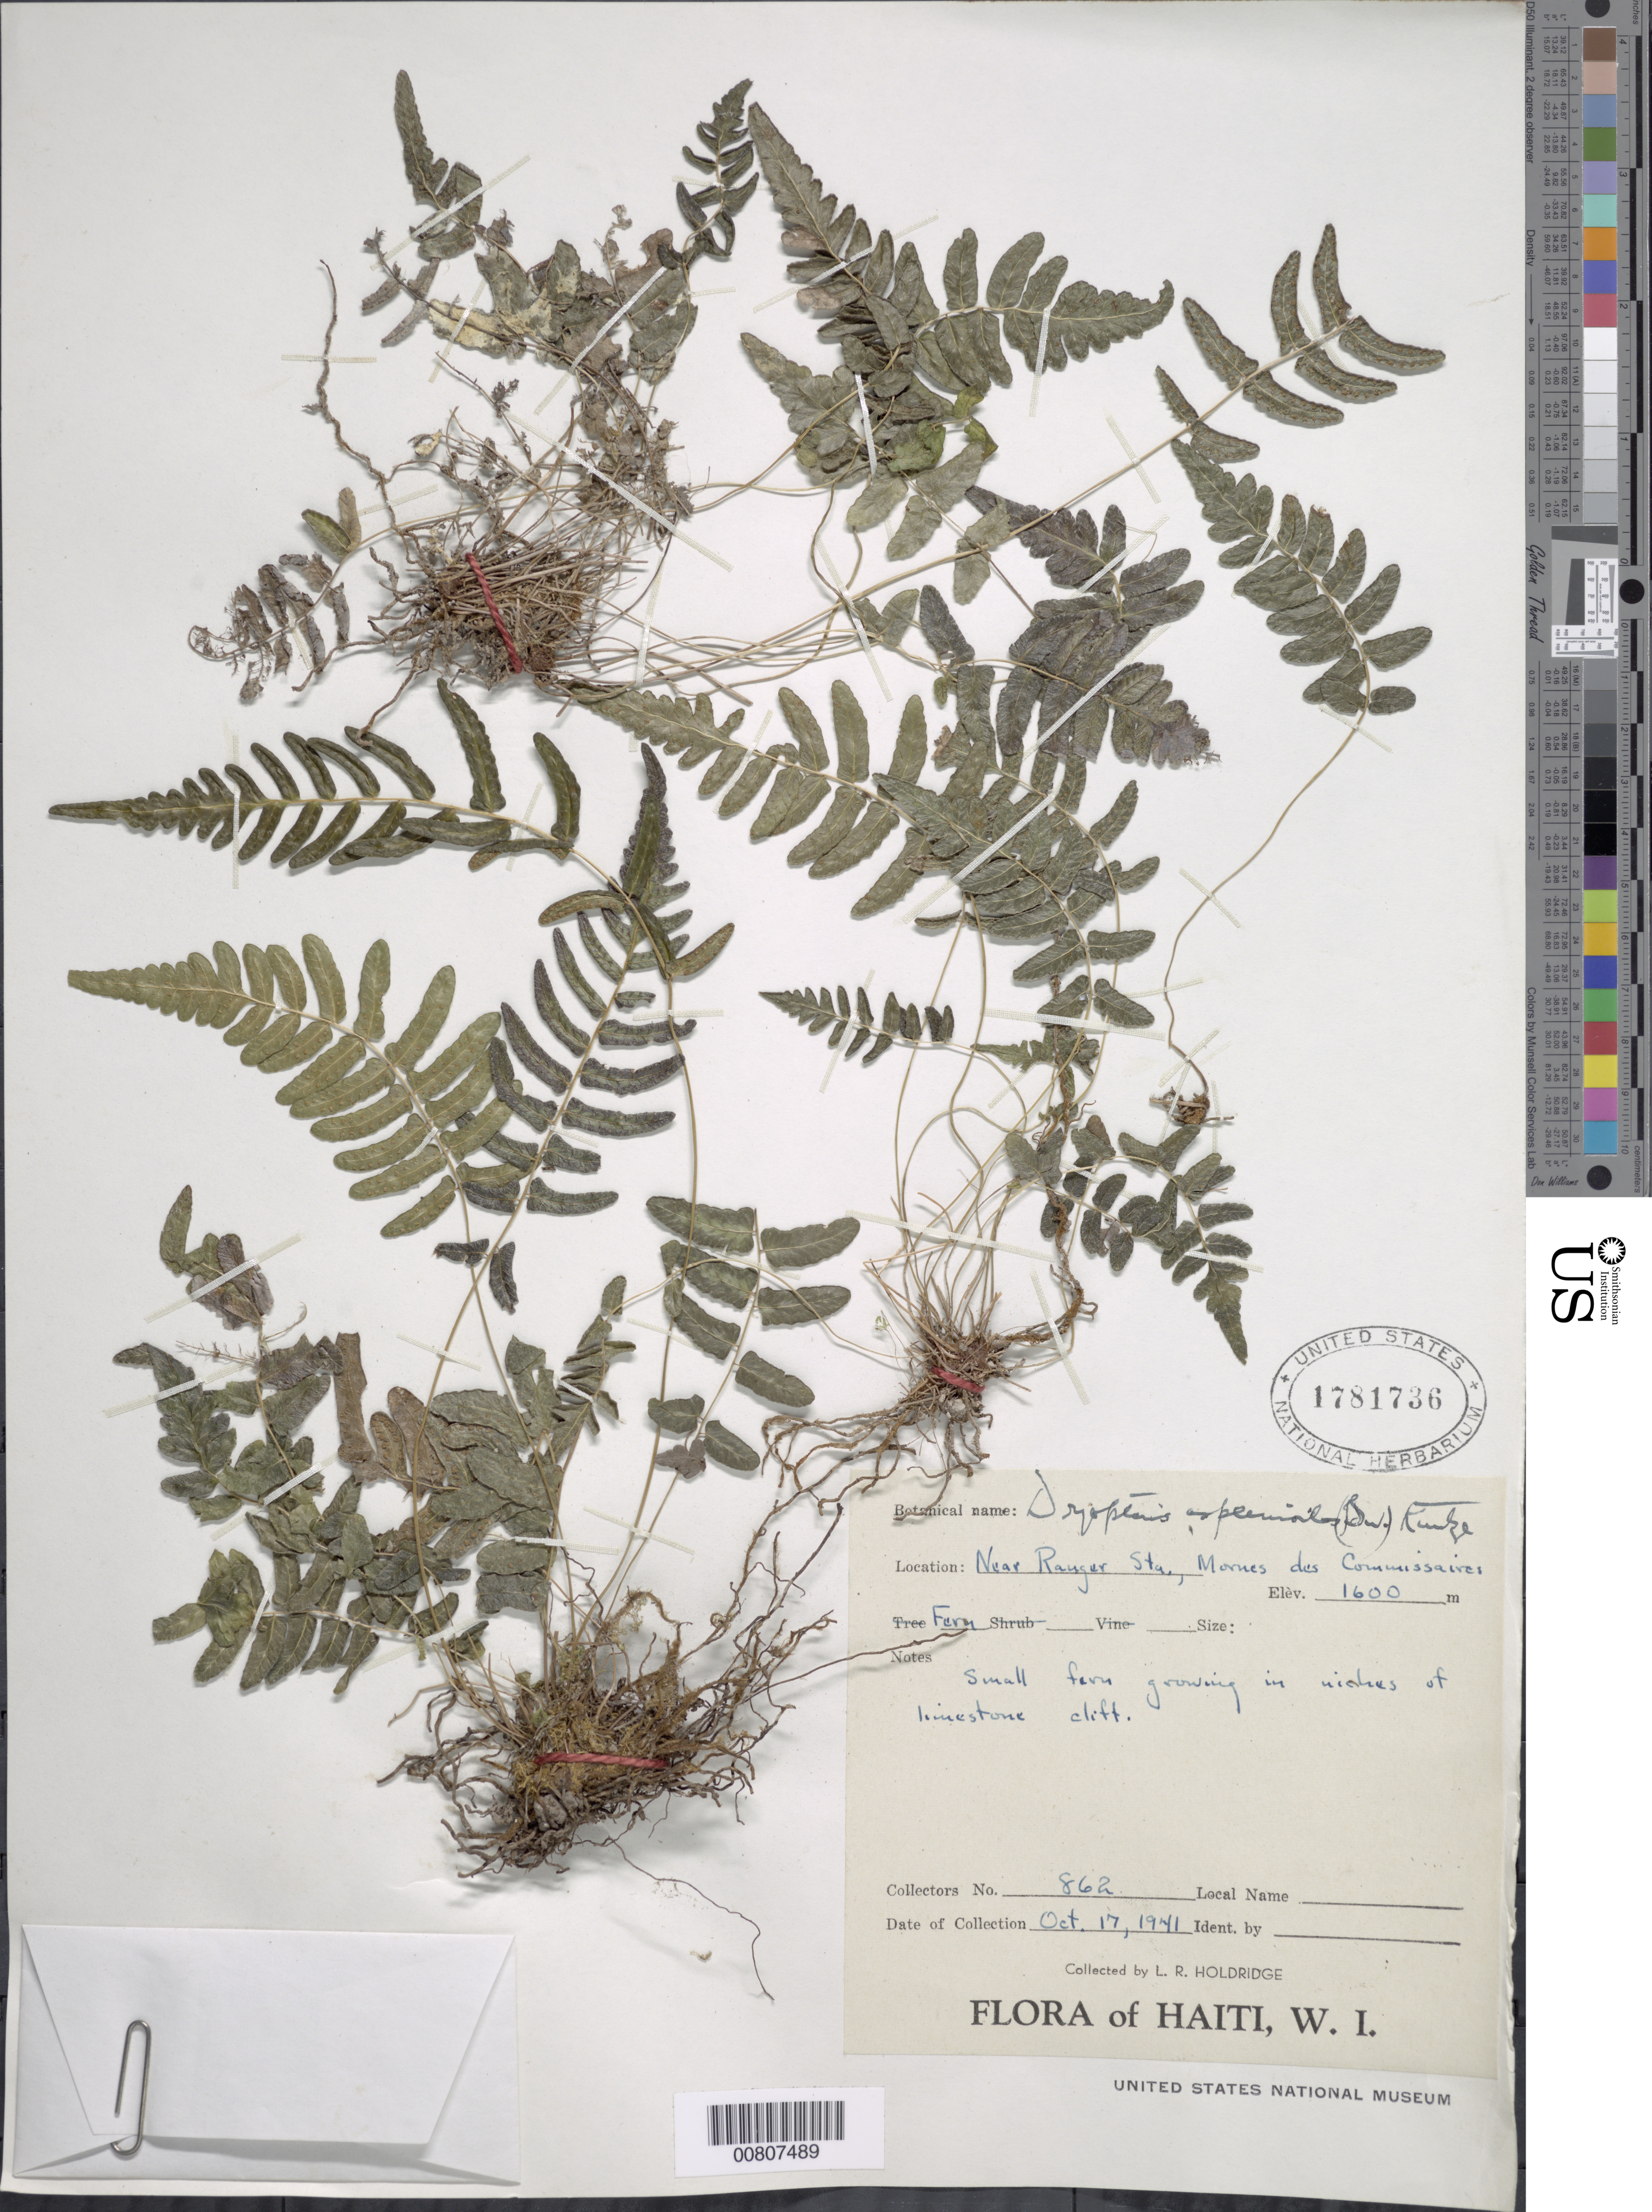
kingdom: Plantae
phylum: Tracheophyta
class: Polypodiopsida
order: Polypodiales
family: Thelypteridaceae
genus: Goniopteris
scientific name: Goniopteris retroflexa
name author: (L.) Pic. Serm.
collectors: L. Holdridge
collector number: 862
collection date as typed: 17 Oct 1941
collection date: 1941-10-17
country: Haiti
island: Hispaniola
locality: Mornes des Commissaires; near Ranger Station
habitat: Growing in niches of limestone cliff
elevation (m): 1600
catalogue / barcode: US 1781736